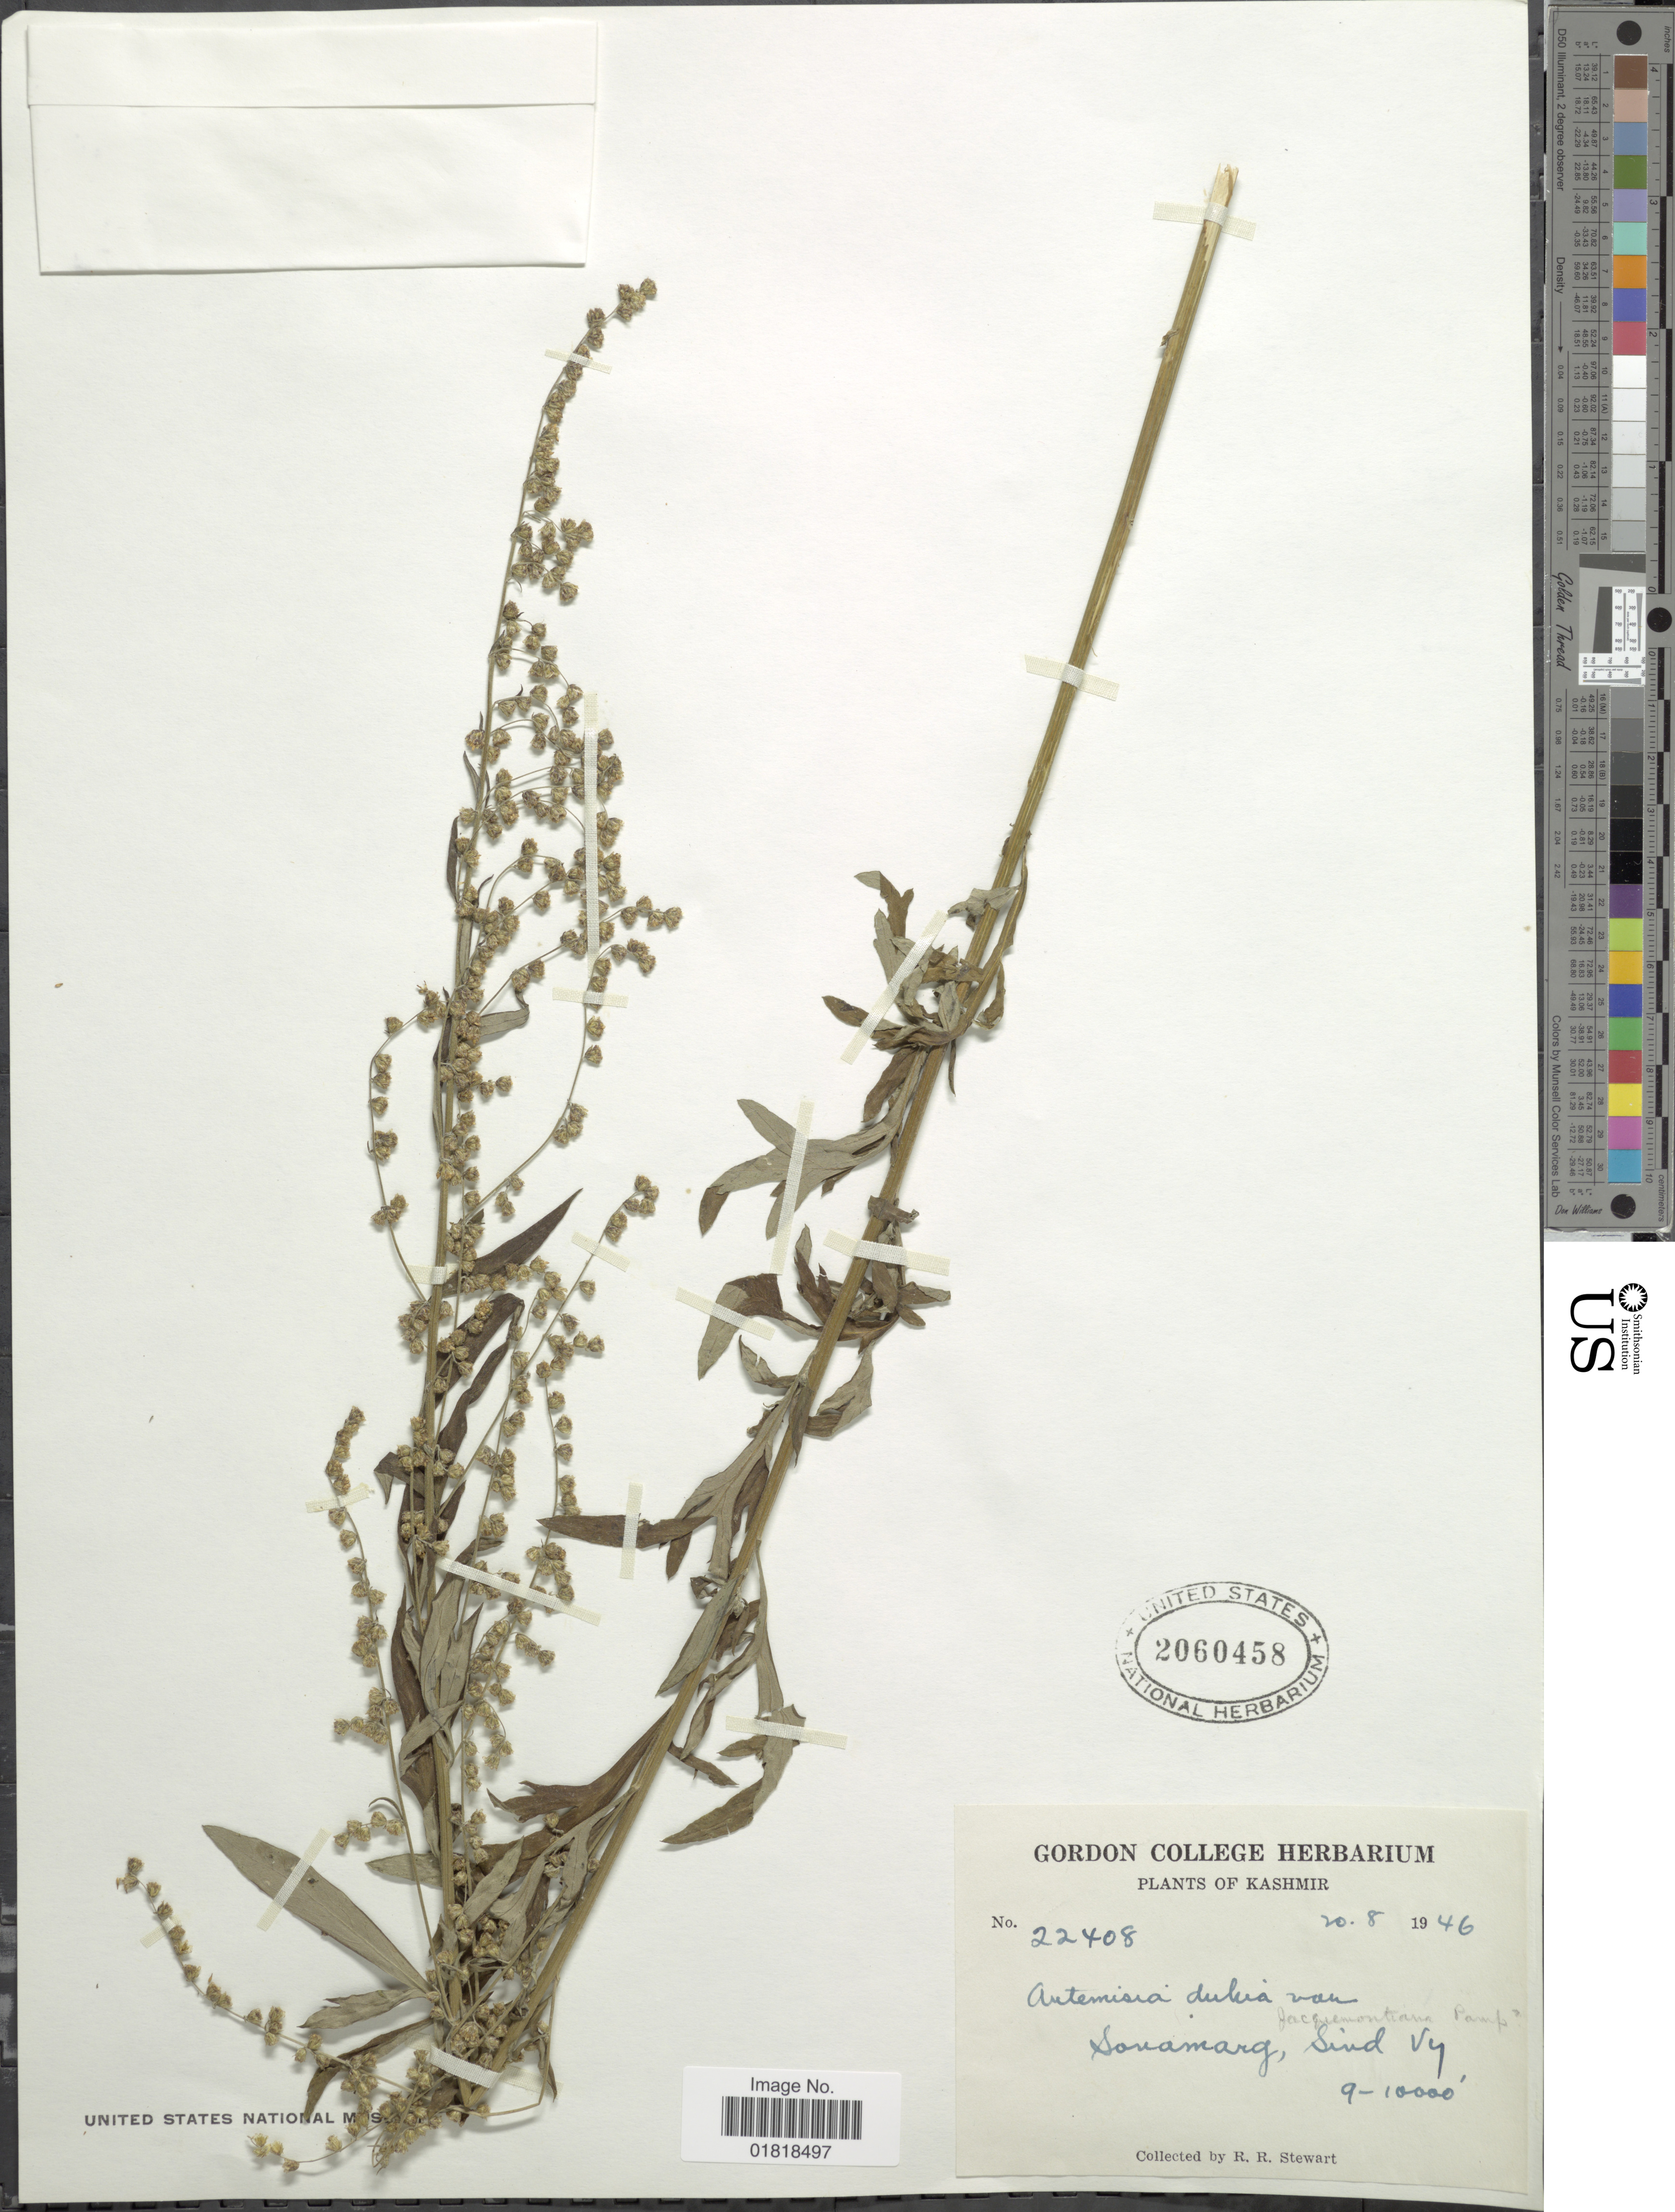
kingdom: Plantae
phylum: Tracheophyta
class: Magnoliopsida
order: Asterales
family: Asteraceae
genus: Artemisia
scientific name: Artemisia dubia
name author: Wall. ex Besser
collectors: R. R. Stewart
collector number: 22408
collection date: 1946-08-20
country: India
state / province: Jammu and Kashmir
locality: Kashmir, Sonamarg, Sind Vy.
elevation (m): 2743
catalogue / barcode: US 2060458